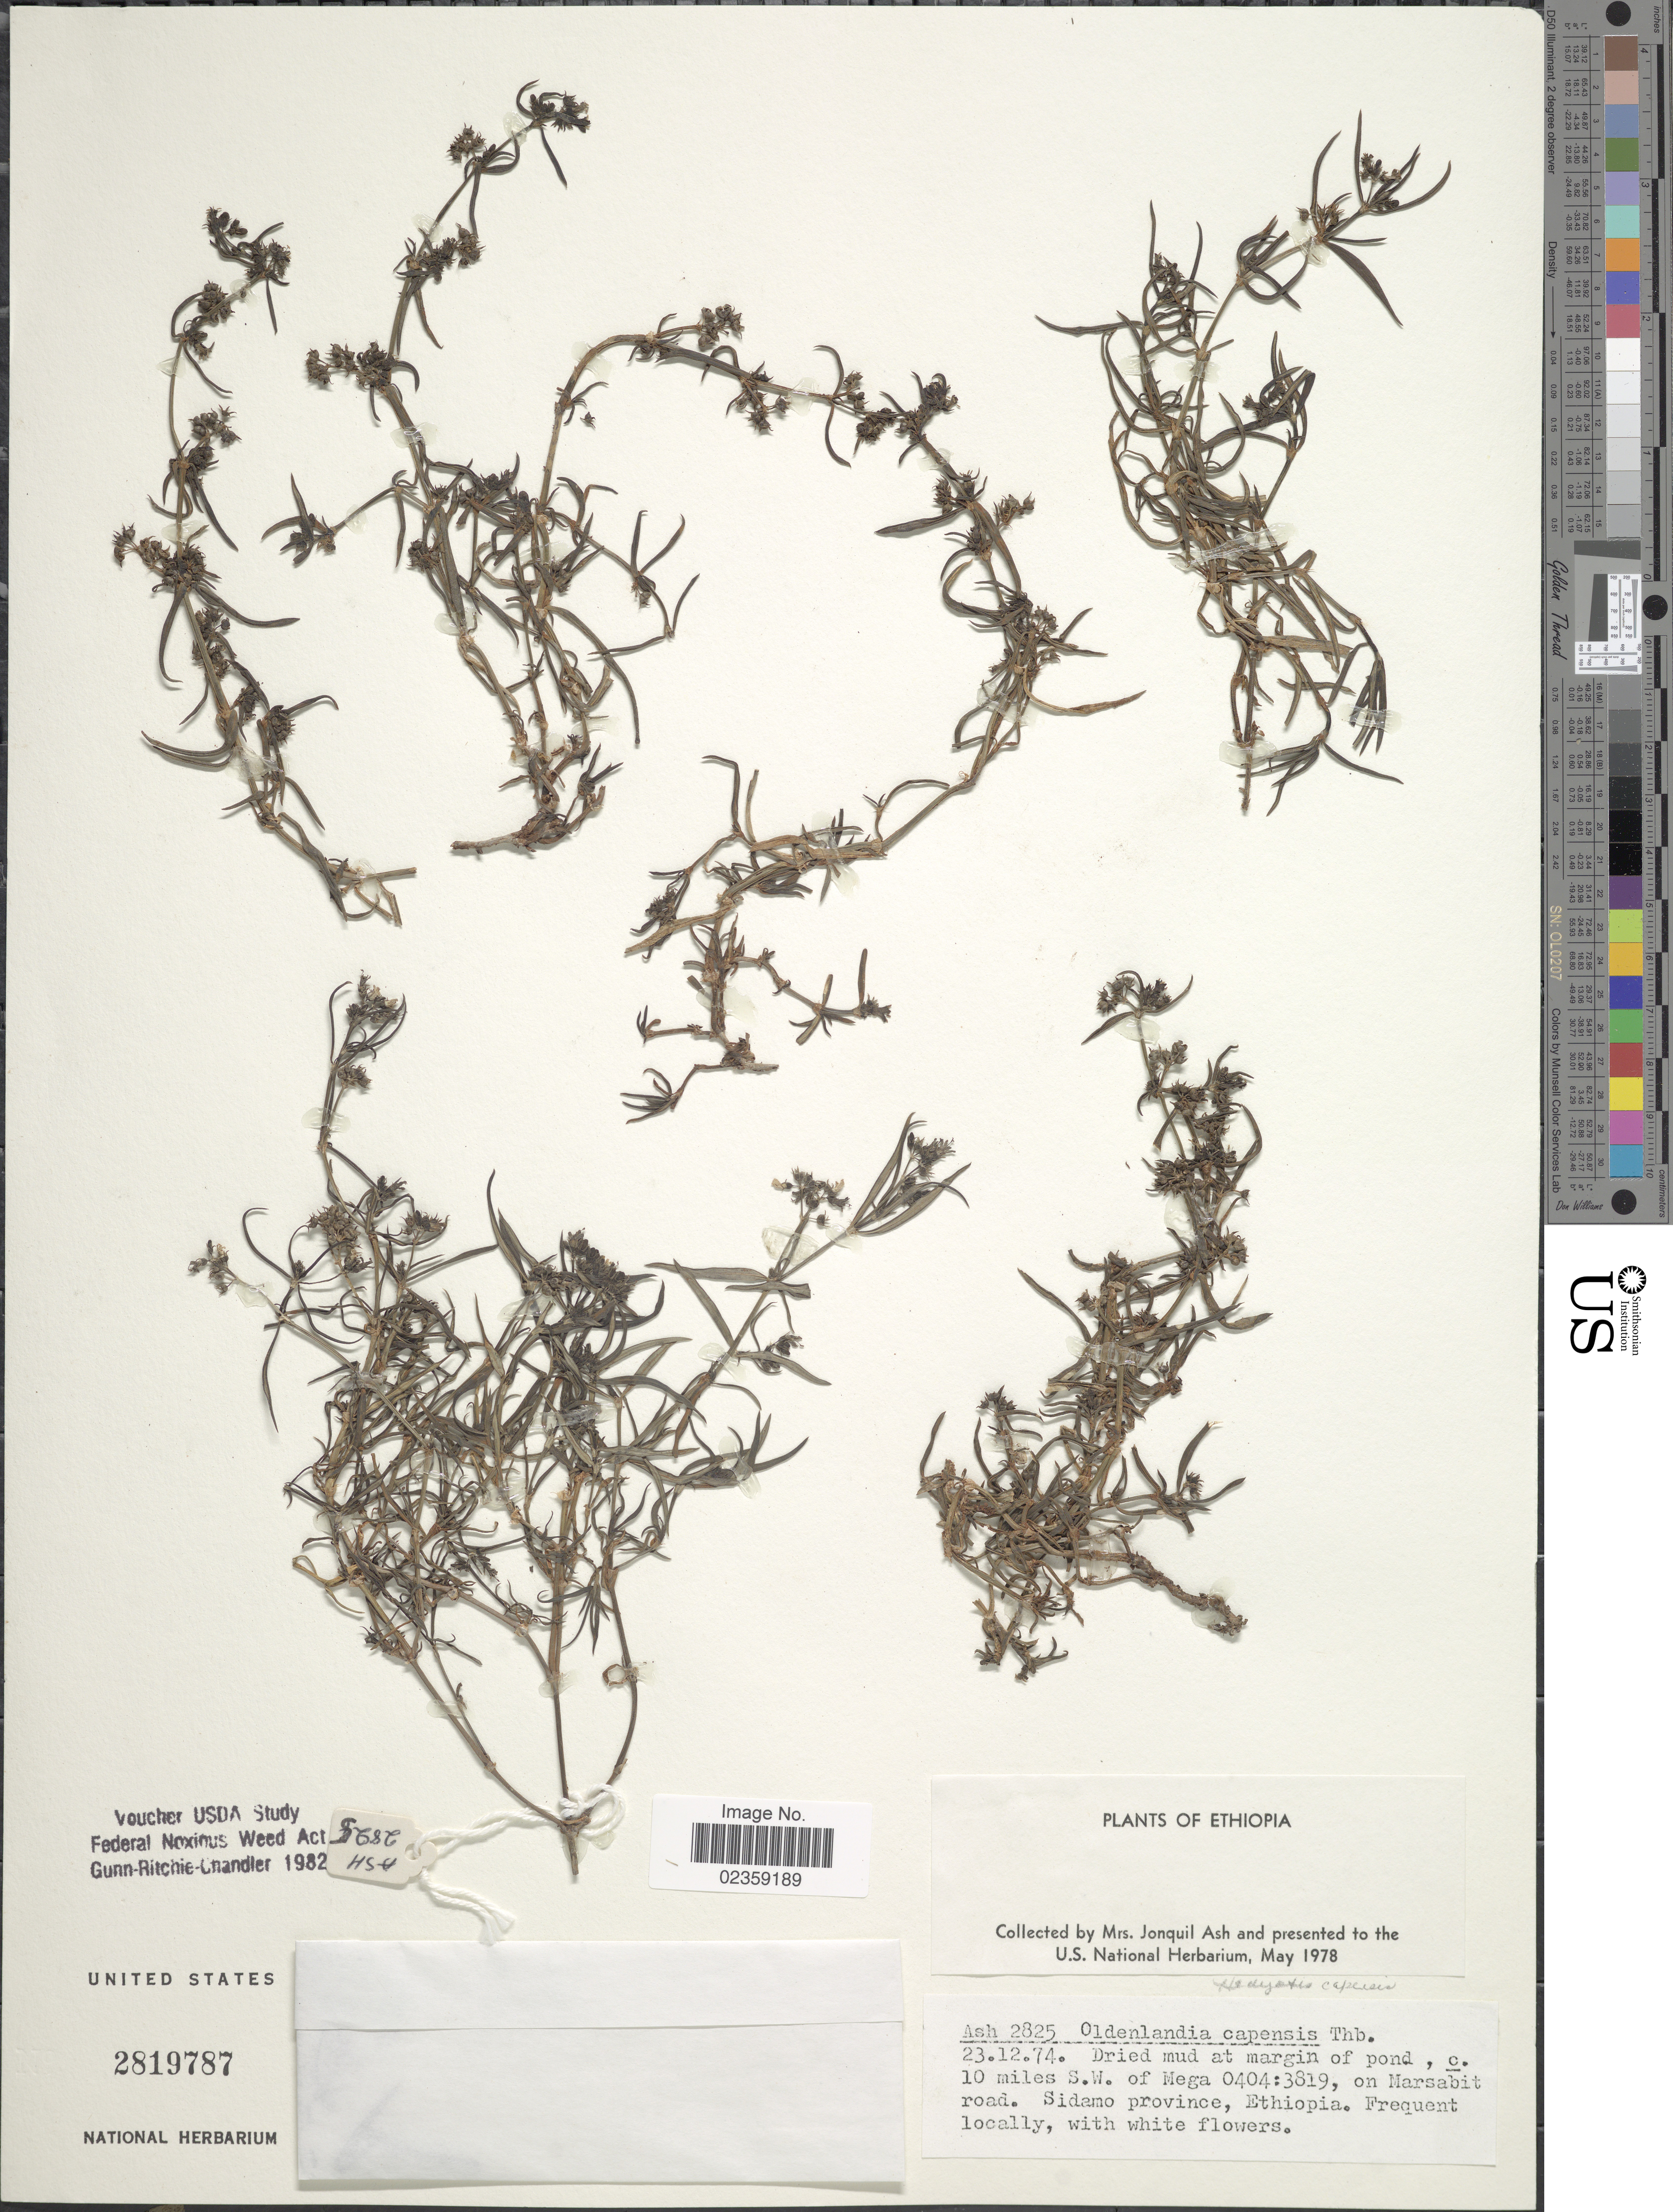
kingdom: Plantae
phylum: Tracheophyta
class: Magnoliopsida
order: Gentianales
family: Rubiaceae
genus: Oldenlandia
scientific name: Oldenlandia capensis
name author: L. f.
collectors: J. Ash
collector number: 2825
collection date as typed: Transcribed d/m/y: 23/12/74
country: Ethiopia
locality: Dried mud at margin of pond, c. 10 miles S.W. of Mega 0404:3819, on Marsabit road. Sidamo province, Ethiopia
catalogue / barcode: US 2819787